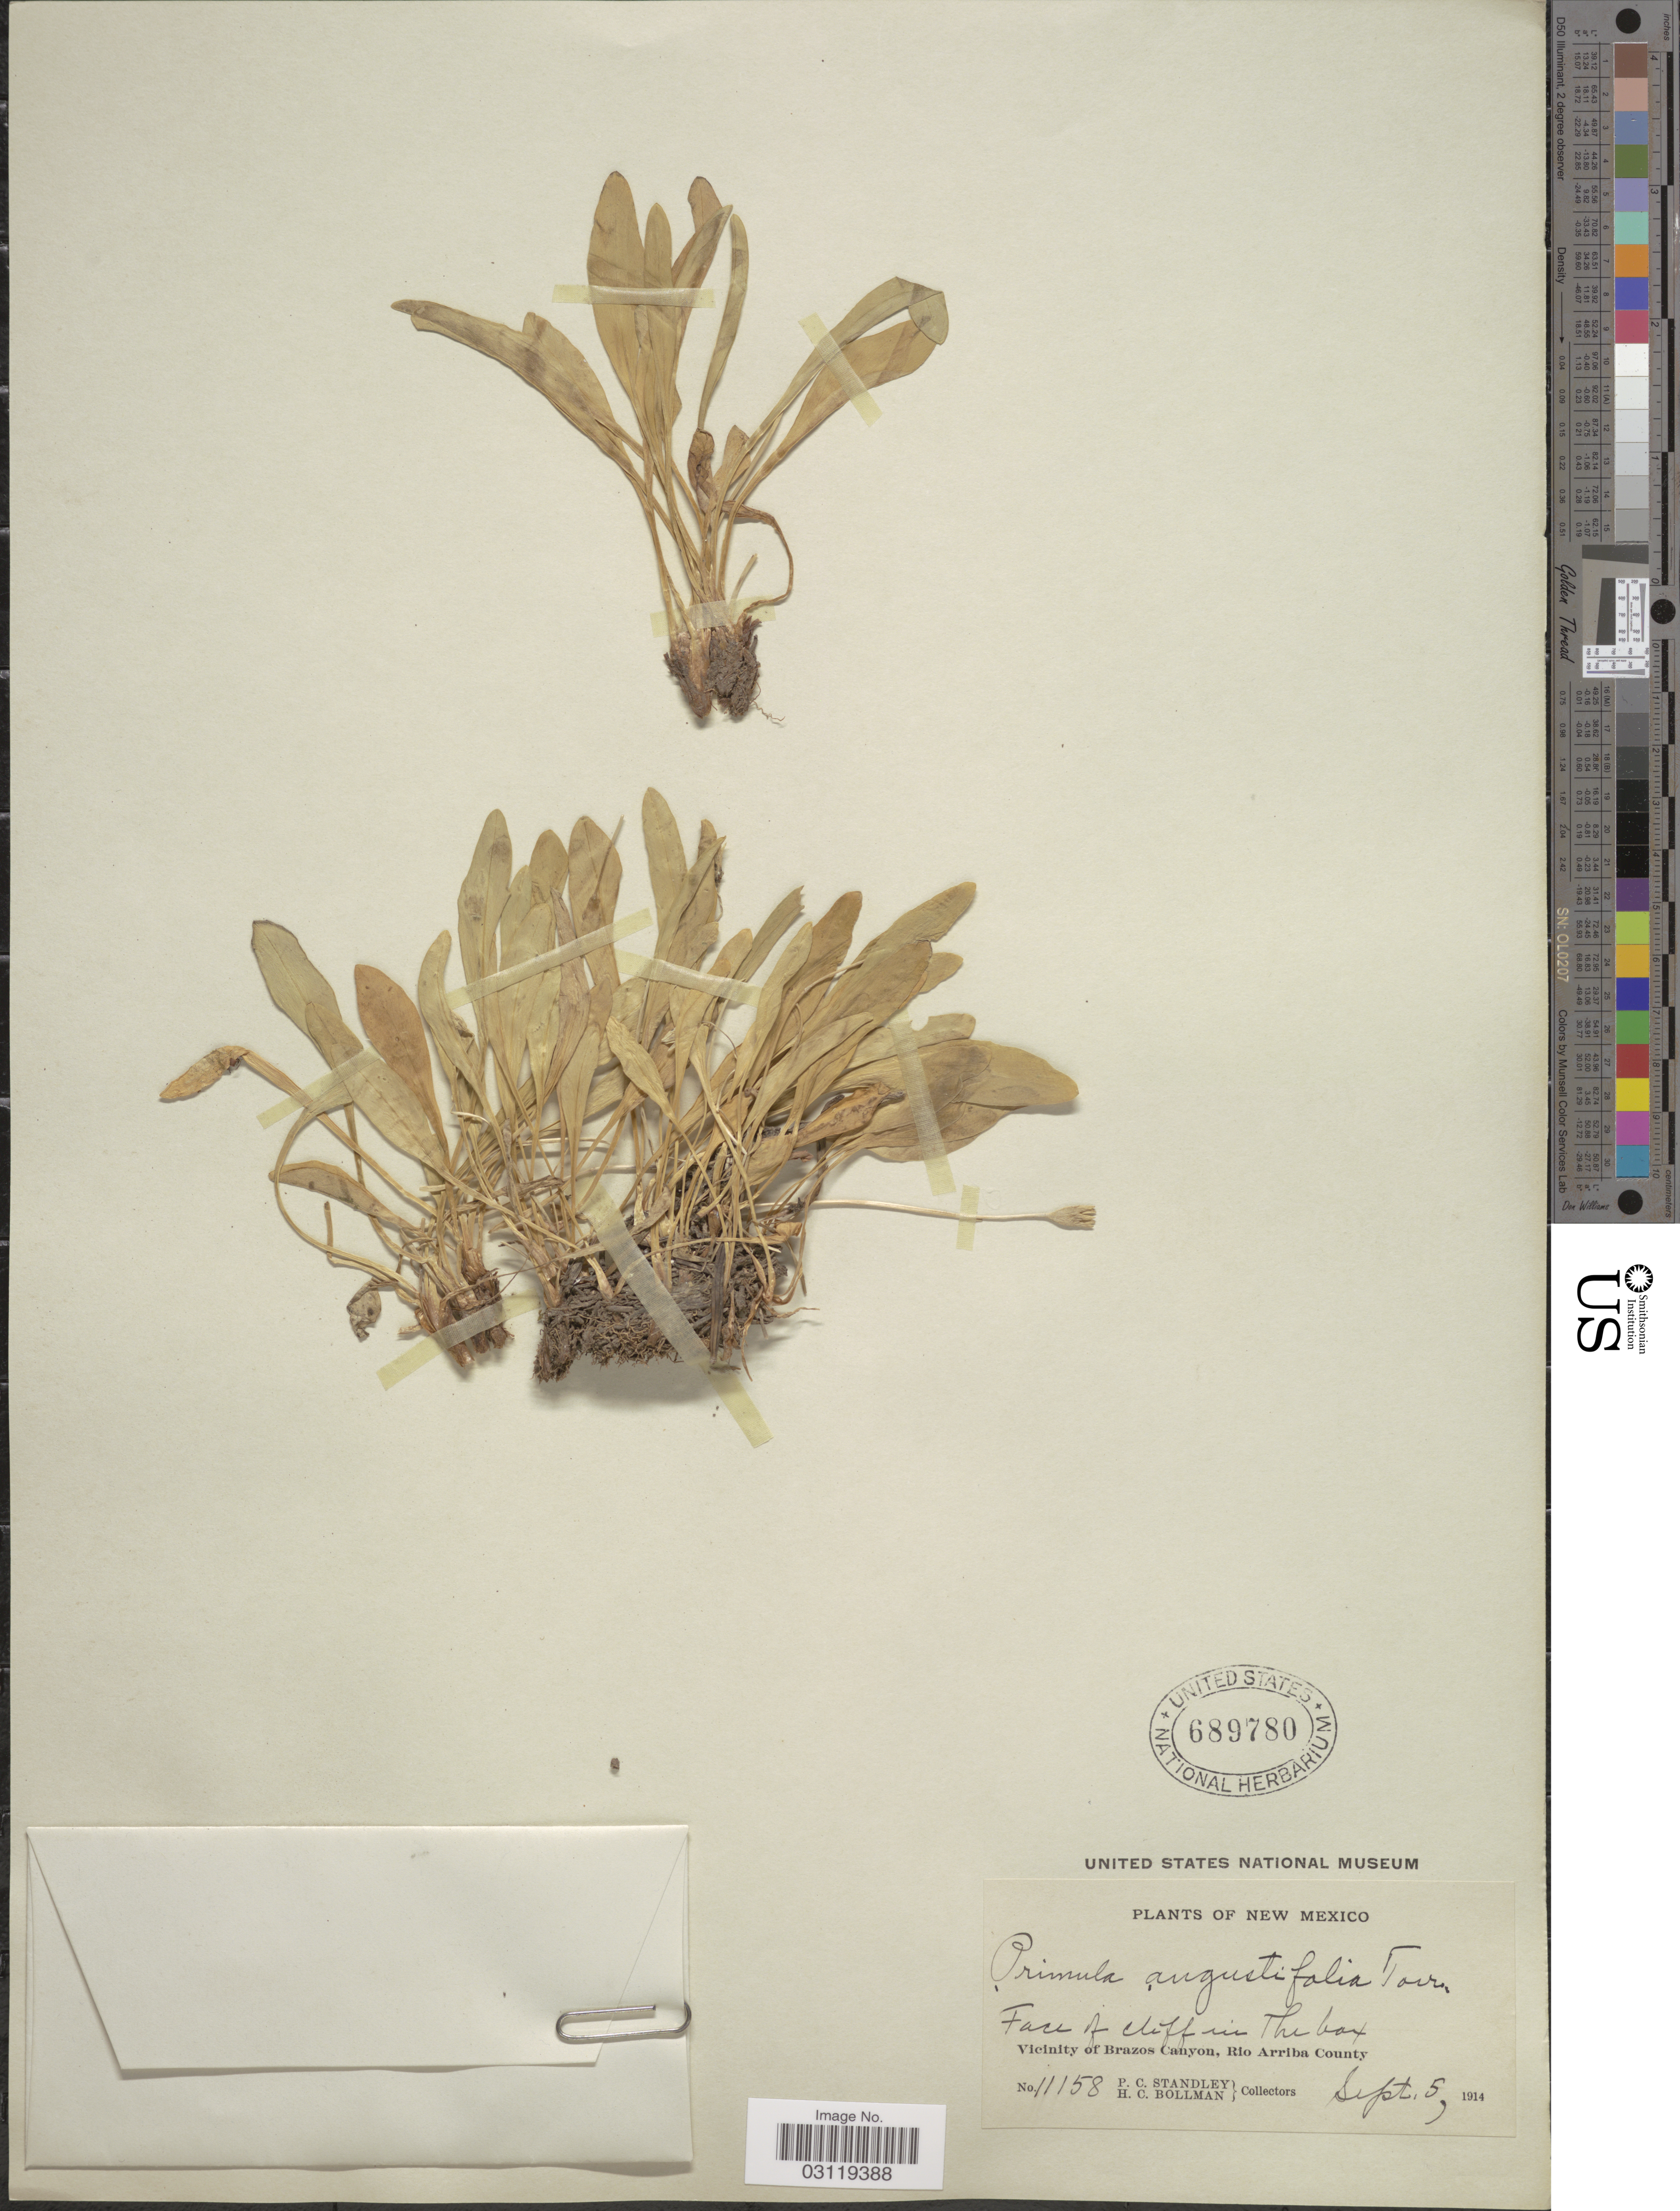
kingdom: Plantae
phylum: Tracheophyta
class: Magnoliopsida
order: Ericales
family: Primulaceae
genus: Primula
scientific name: Primula angustifolia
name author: Torr.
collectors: P. C. Standley & H. C. Bollman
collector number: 11158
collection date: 1914-09-05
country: United States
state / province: New Mexico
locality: Vicinity of Brazos Canyon, Rio Arriba County.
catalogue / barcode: US 689780